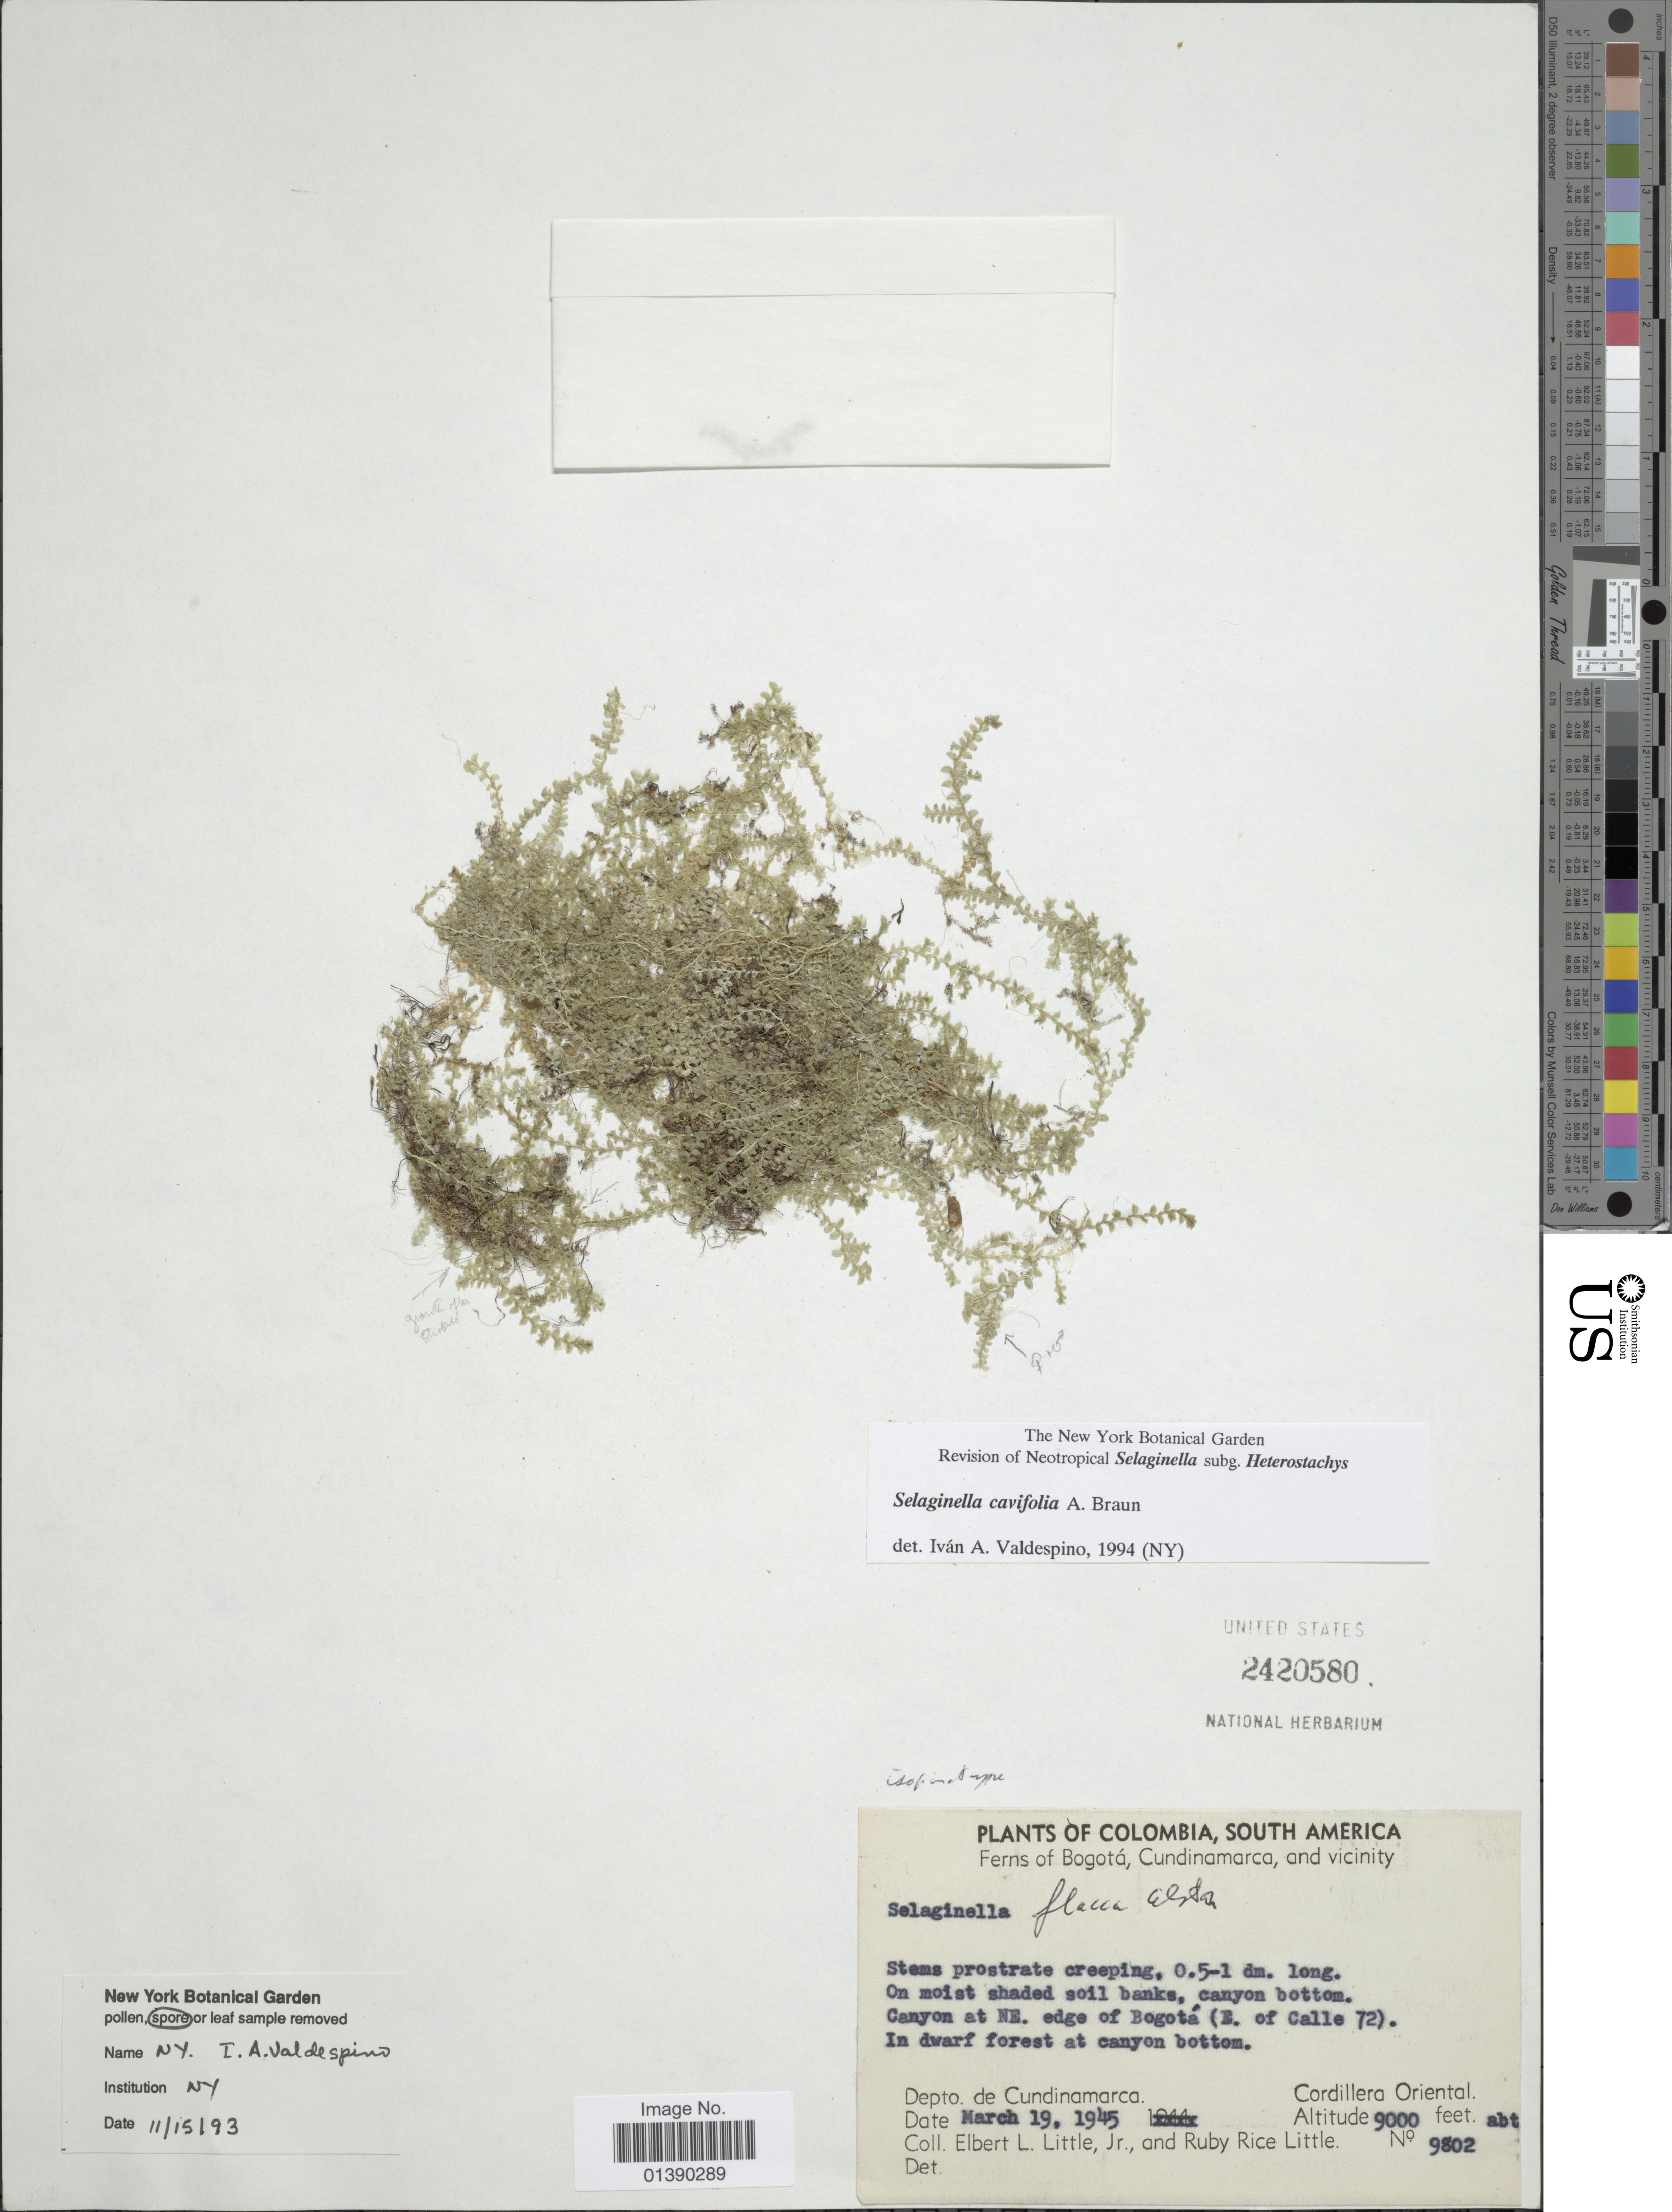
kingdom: Plantae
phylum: Tracheophyta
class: Lycopodiopsida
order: Selaginellales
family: Selaginellaceae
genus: Selaginella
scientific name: Selaginella cavifolia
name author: A. Braun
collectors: E. L. Little & R. R. Little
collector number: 9802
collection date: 1945-03-19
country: Colombia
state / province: Cundinamarca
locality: South America, Canyon at NE edge of Bogotá (E of Calle 72), Cordillera Oriental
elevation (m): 2743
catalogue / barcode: US 2420580